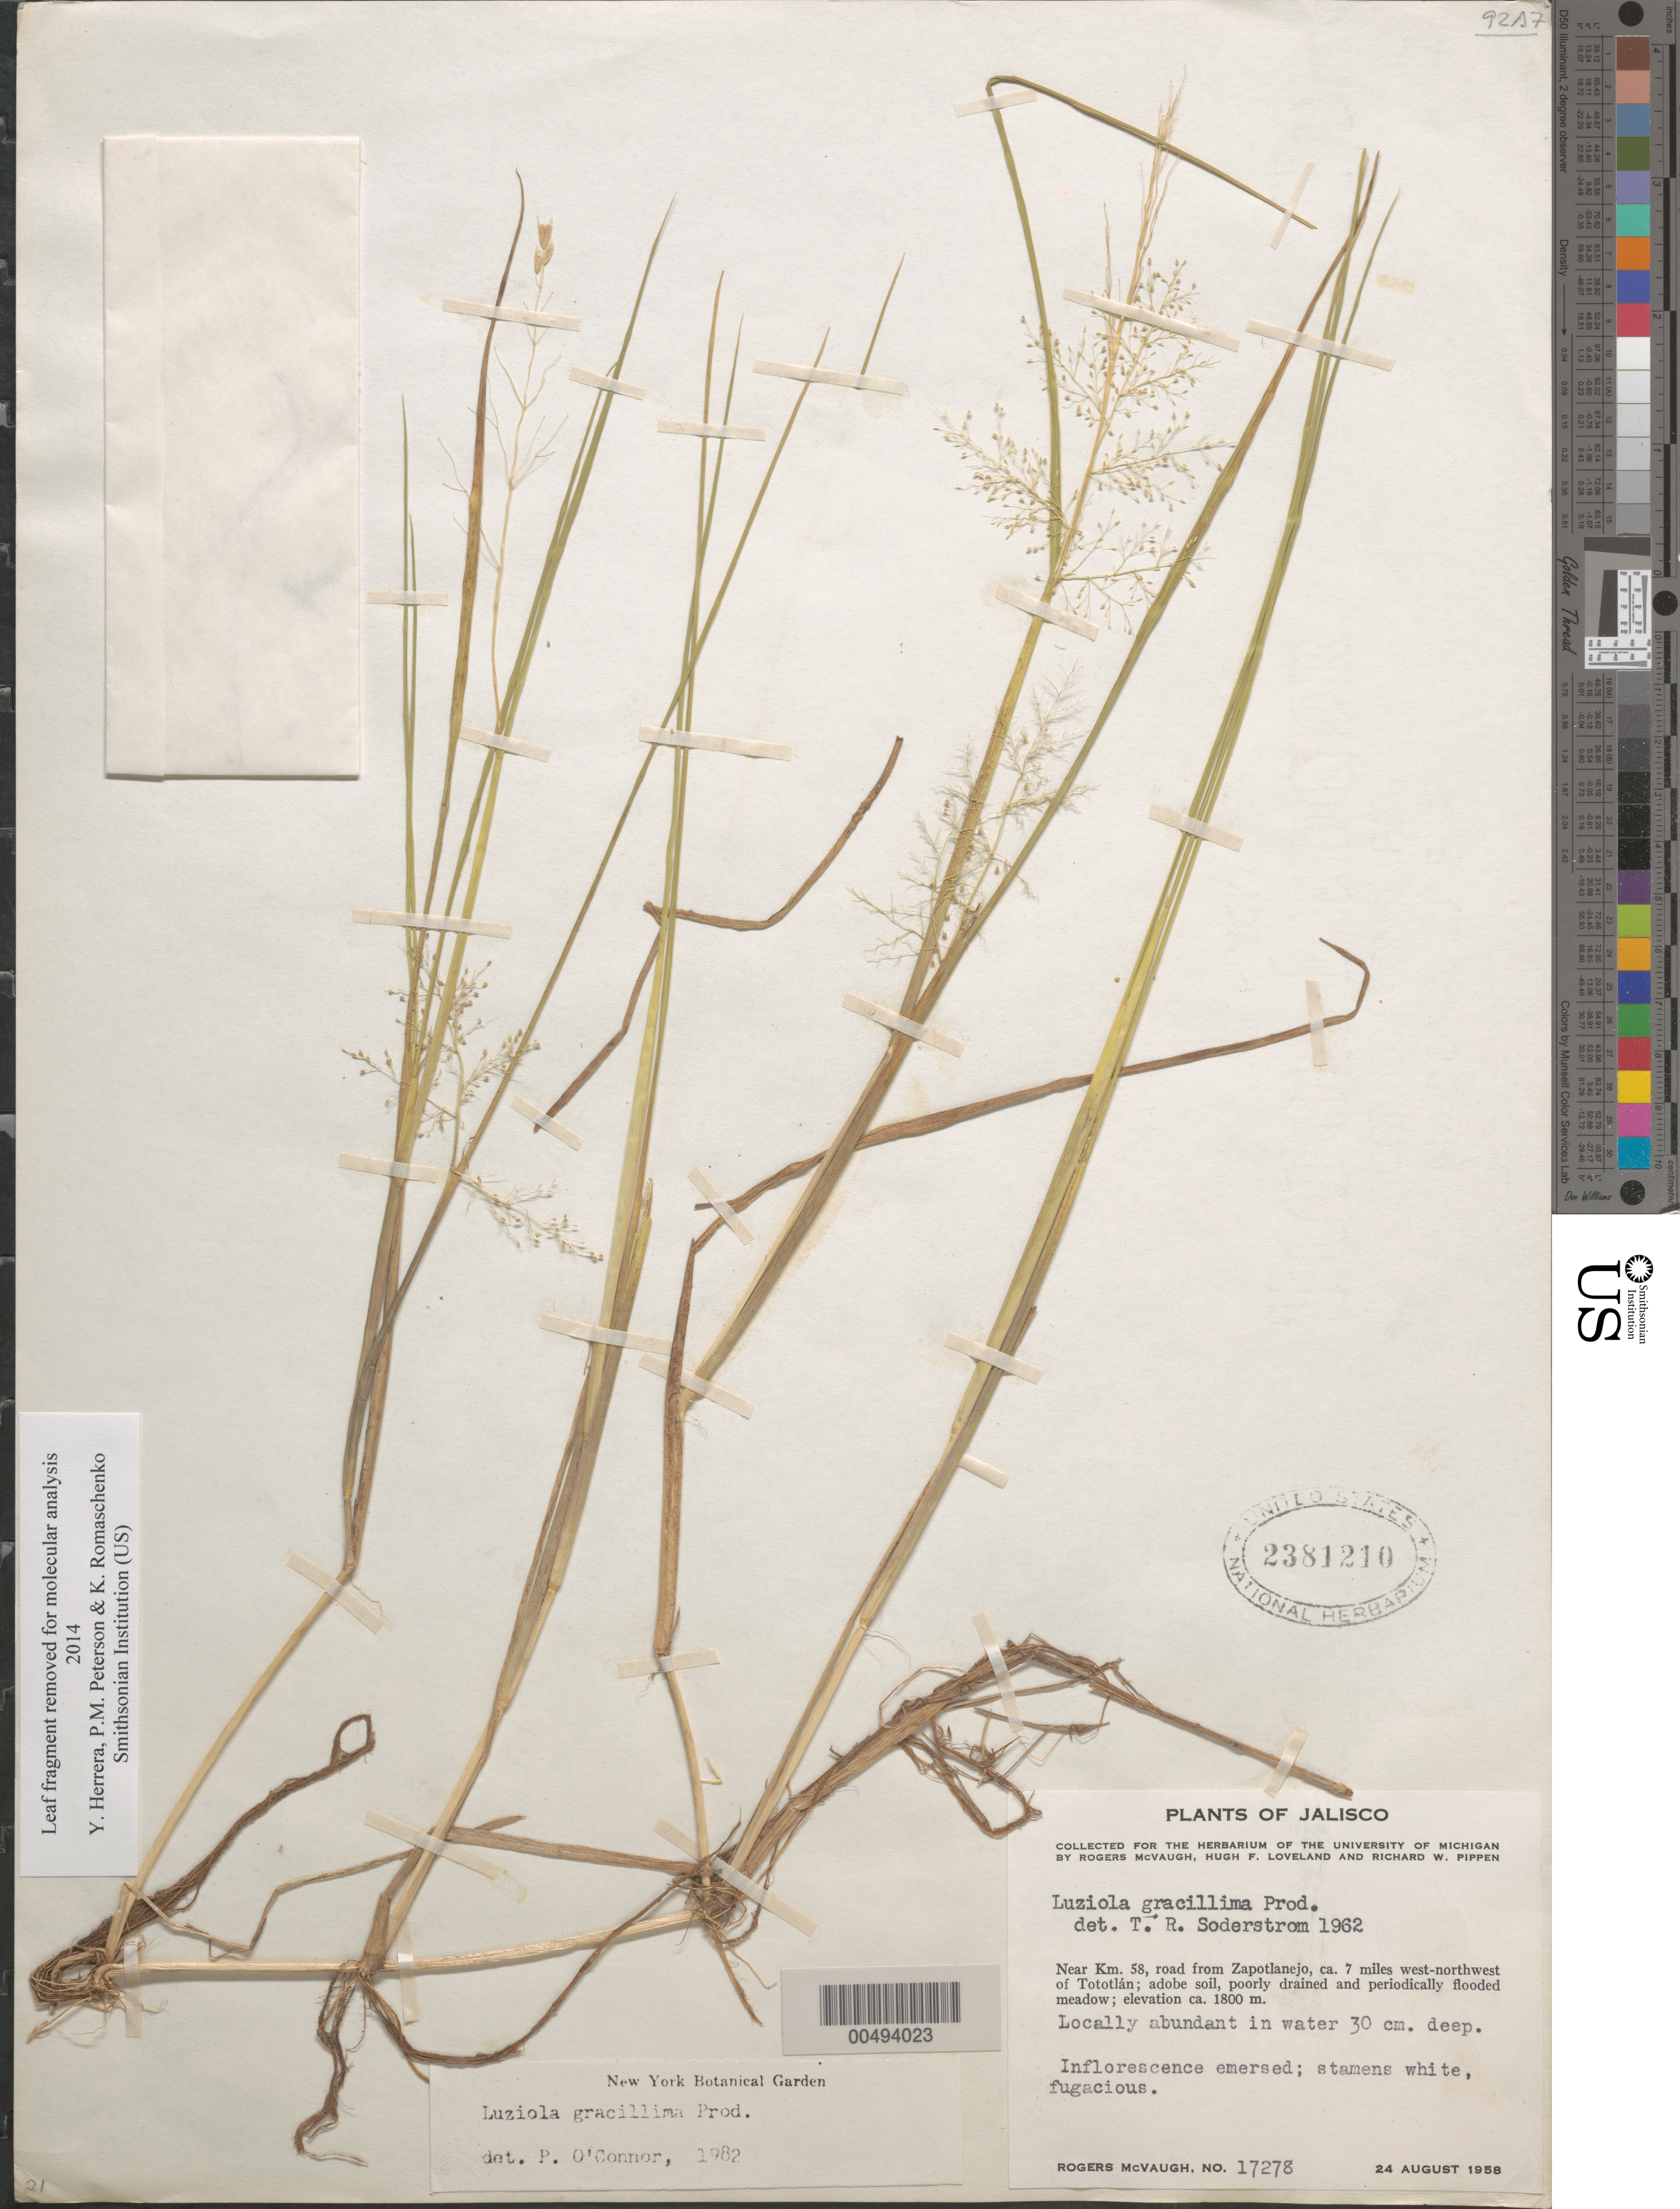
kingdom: Plantae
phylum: Tracheophyta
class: Liliopsida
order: Poales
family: Poaceae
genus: Luziola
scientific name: Luziola gracillima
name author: Prod.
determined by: O'Connor, P.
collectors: R. McVaugh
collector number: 17278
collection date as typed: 24 Aug 1958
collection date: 1958-08-24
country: Mexico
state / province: Jalisco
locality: Near Km 58, rd from Zapotlanejo, ca 7 mi WNW of Tototlán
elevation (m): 1800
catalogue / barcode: US 2381210